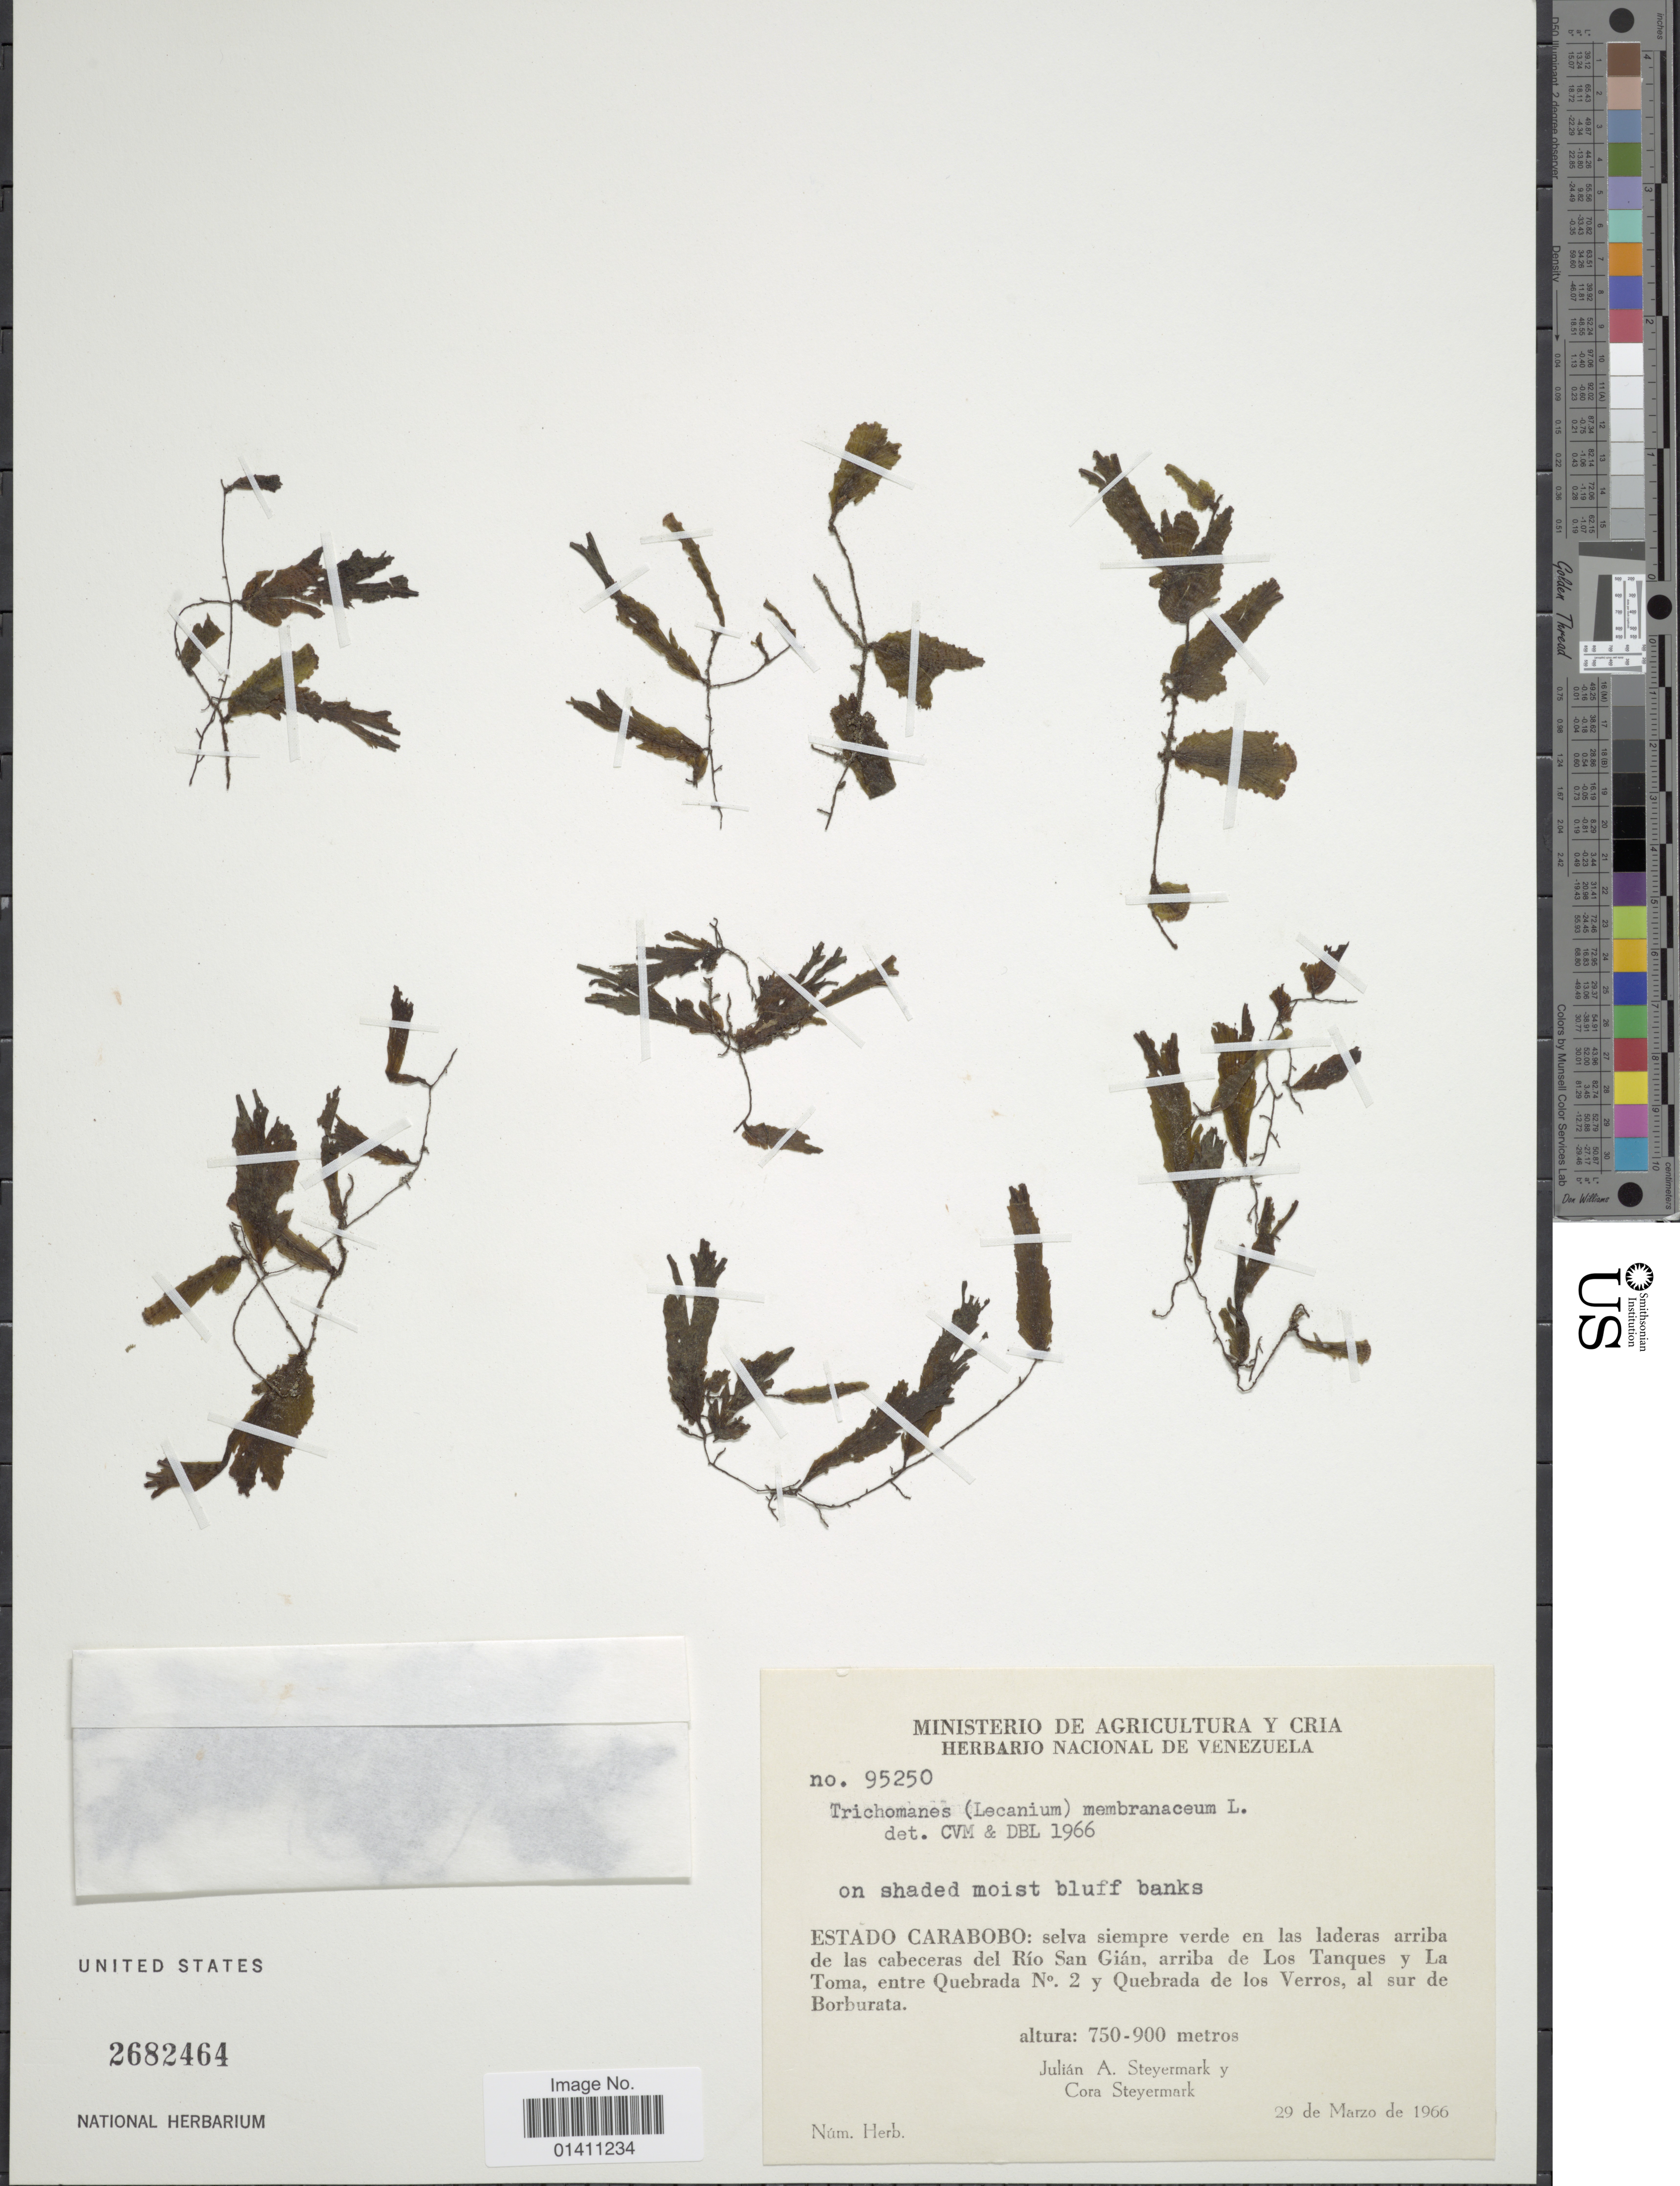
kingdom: Plantae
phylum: Tracheophyta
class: Polypodiopsida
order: Hymenophyllales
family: Hymenophyllaceae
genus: Didymoglossum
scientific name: Didymoglossum membranaceum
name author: (L.) Vareschi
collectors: J. Steyermark & C. Steyermark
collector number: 95250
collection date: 1966-03-29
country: Venezuela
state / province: Carabobo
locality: Estado Carabobo: selva siempre verde en las laderas arriba de las cabeceras del Rio San Gian, arriba de Los Tanques y La Toma, entre Quebrada No. 2 y Quebrada de los Verros, al sur de Borburata.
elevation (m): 750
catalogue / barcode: US 2682464